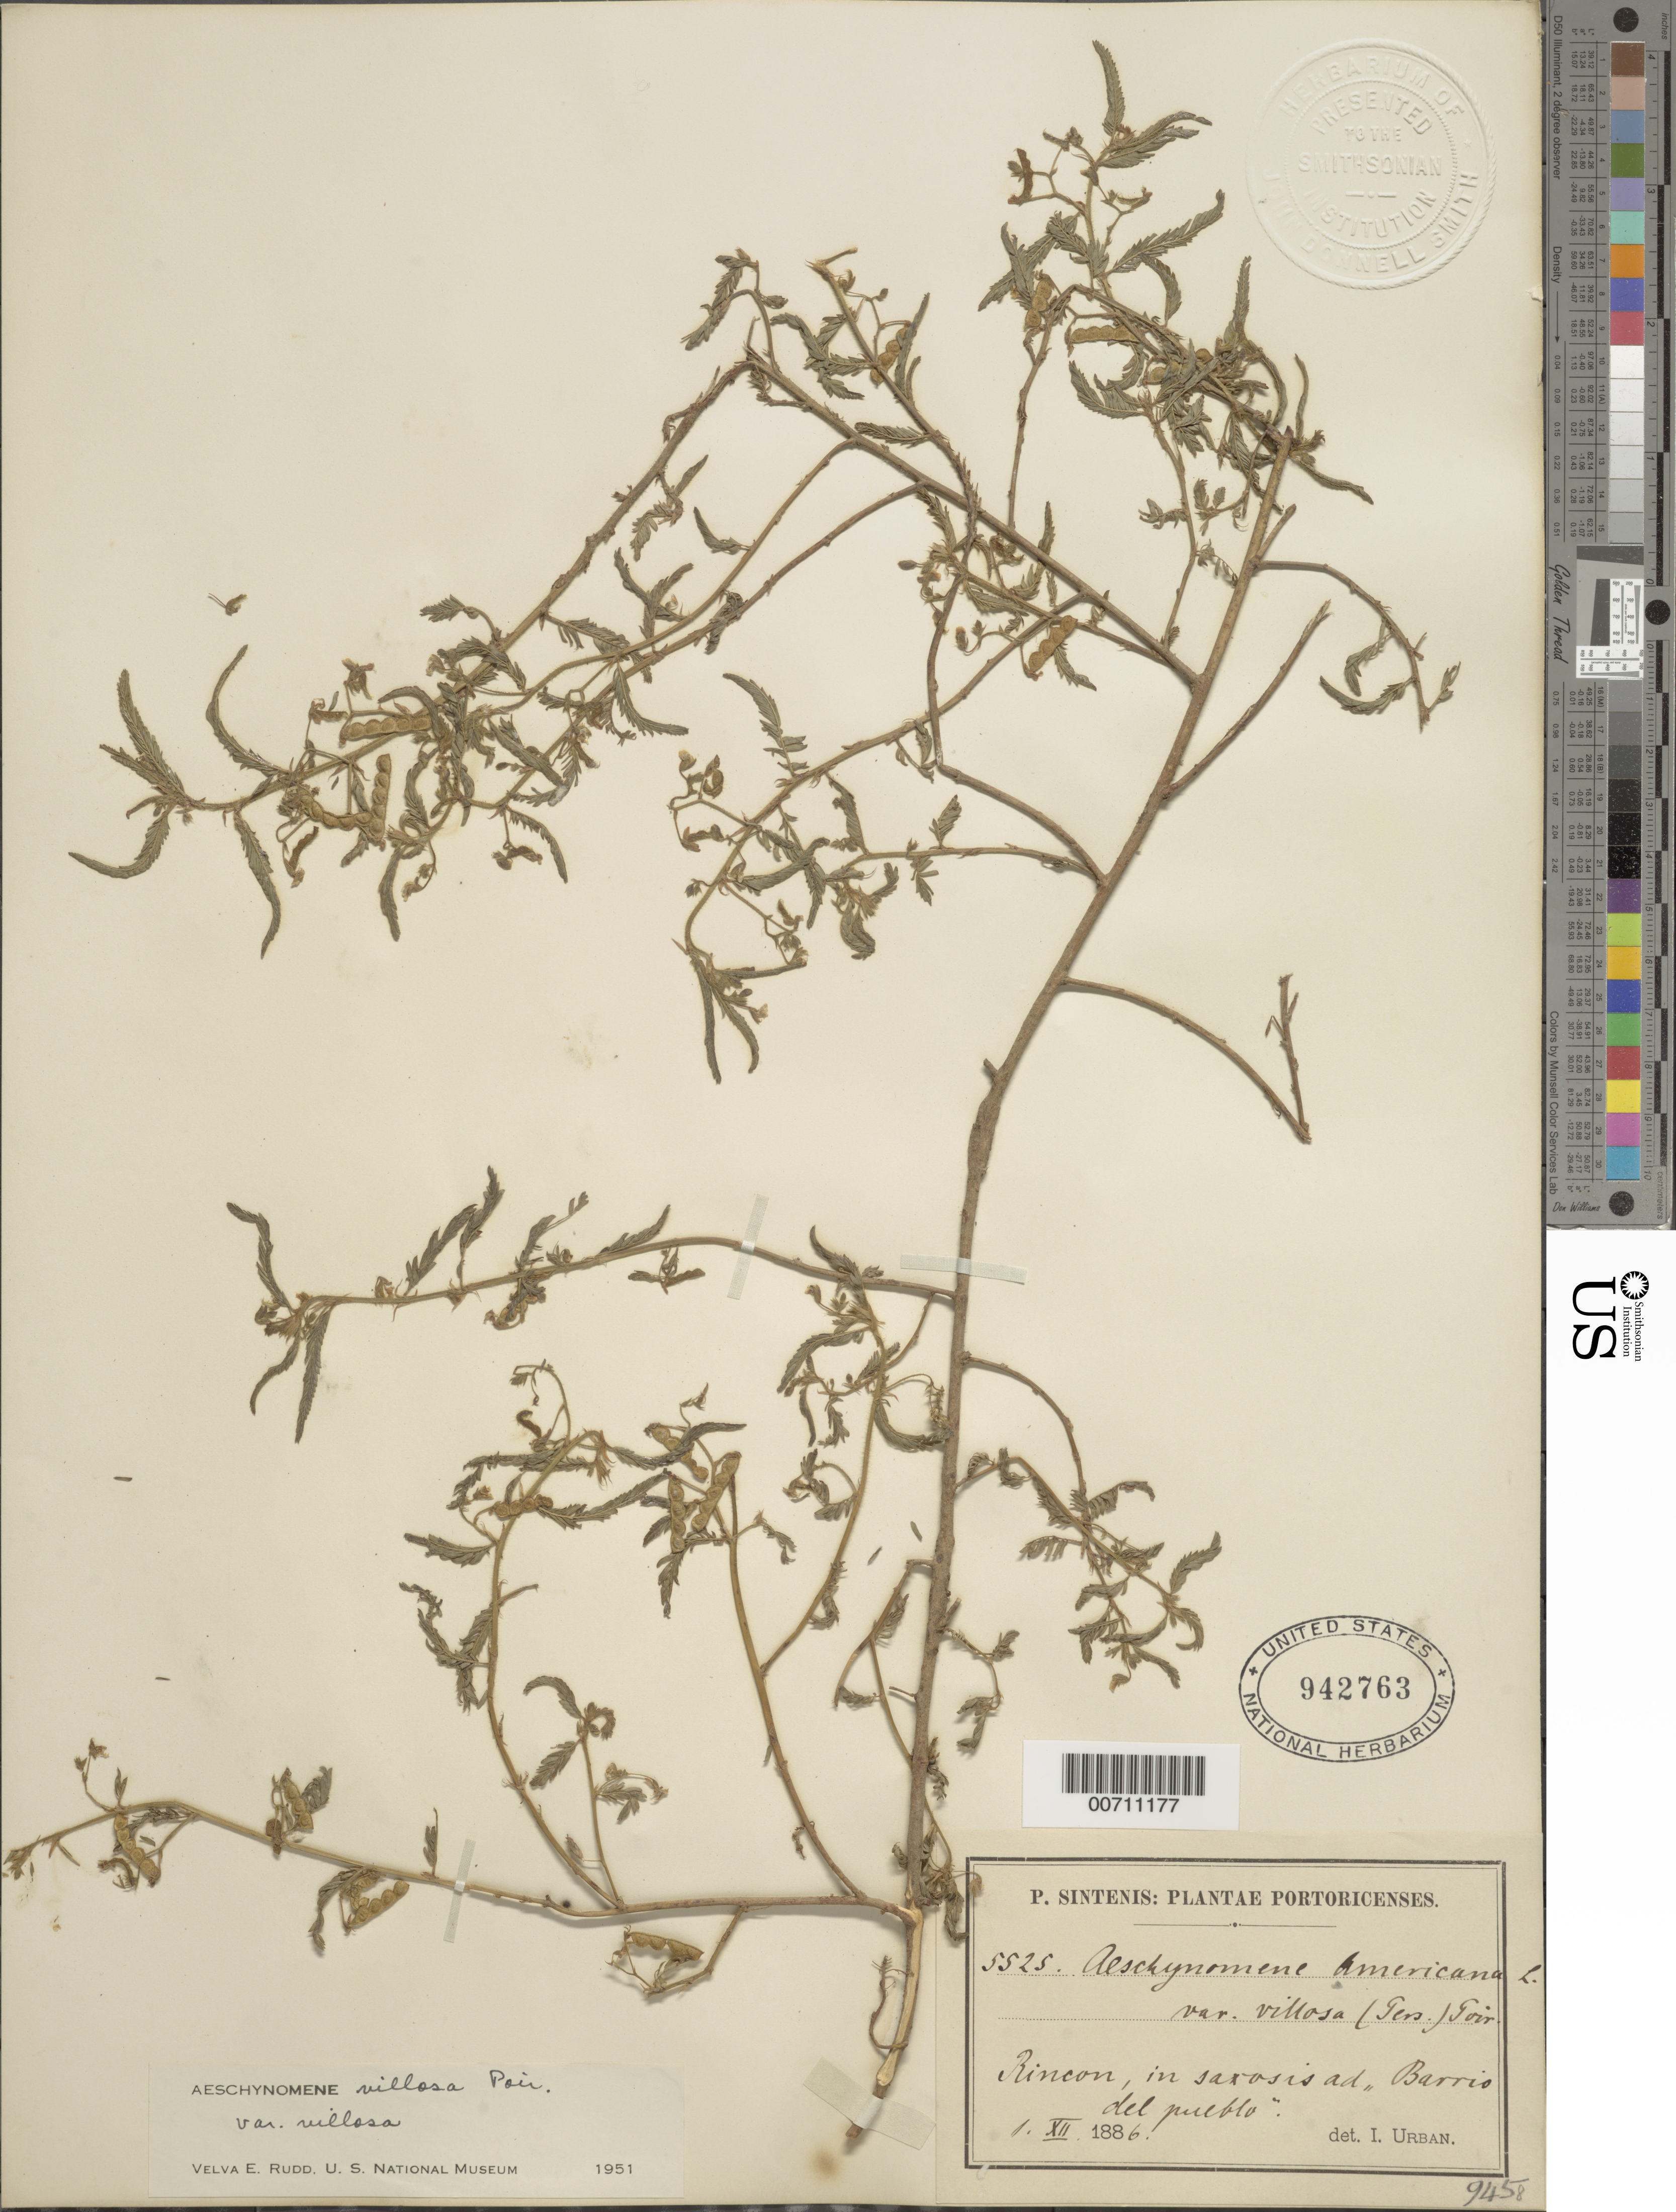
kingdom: Plantae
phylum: Tracheophyta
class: Magnoliopsida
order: Fabales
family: Fabaceae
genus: Aeschynomene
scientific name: Aeschynomene villosa var. villosa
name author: Poir.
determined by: Rudd, V. E.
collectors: P. Sintenis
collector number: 5525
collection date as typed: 01 Dec 1886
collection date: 1886-12-01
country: Puerto Rico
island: Greater Antilles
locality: Rincon, in saxosis ad "Barrio del Pueblo"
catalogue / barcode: US 942763